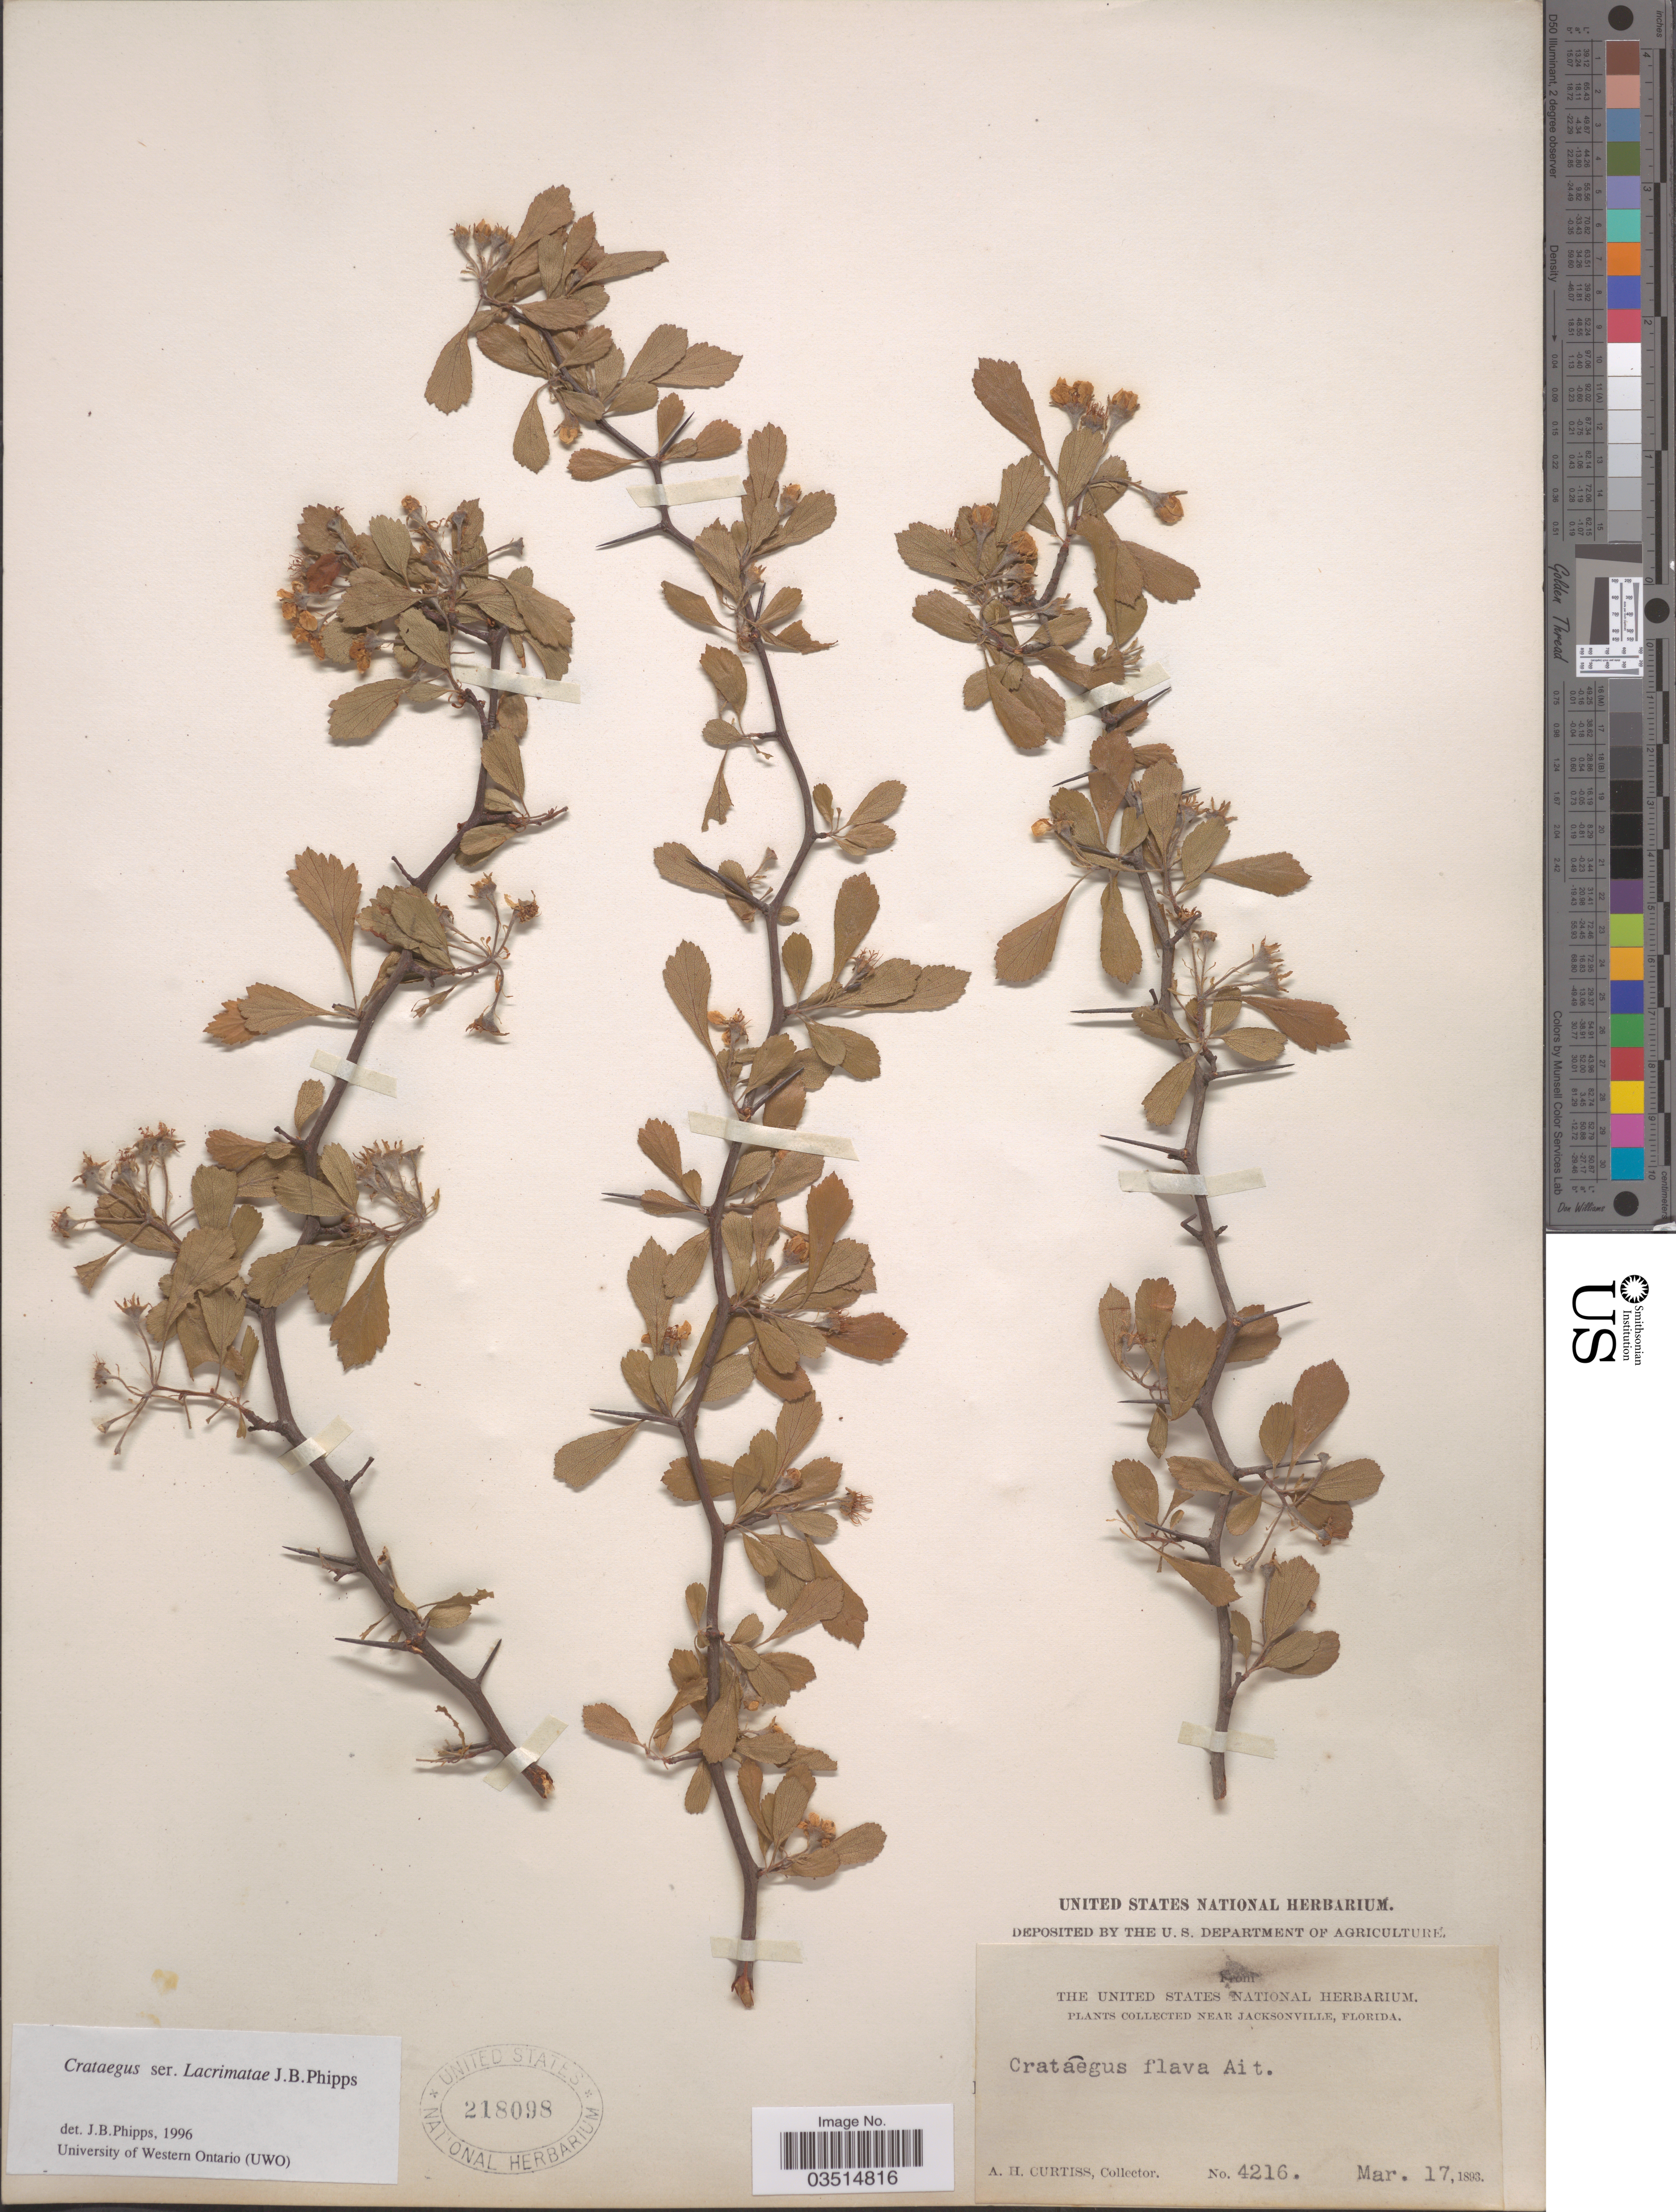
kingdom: Plantae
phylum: Tracheophyta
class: Magnoliopsida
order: Rosales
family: Rosaceae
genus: Crataegus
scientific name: Crataegus flava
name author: Aiton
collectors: A. H. Curtiss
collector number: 4216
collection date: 1893-03-17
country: United States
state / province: Florida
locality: Near Jacksonville.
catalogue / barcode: US 218098